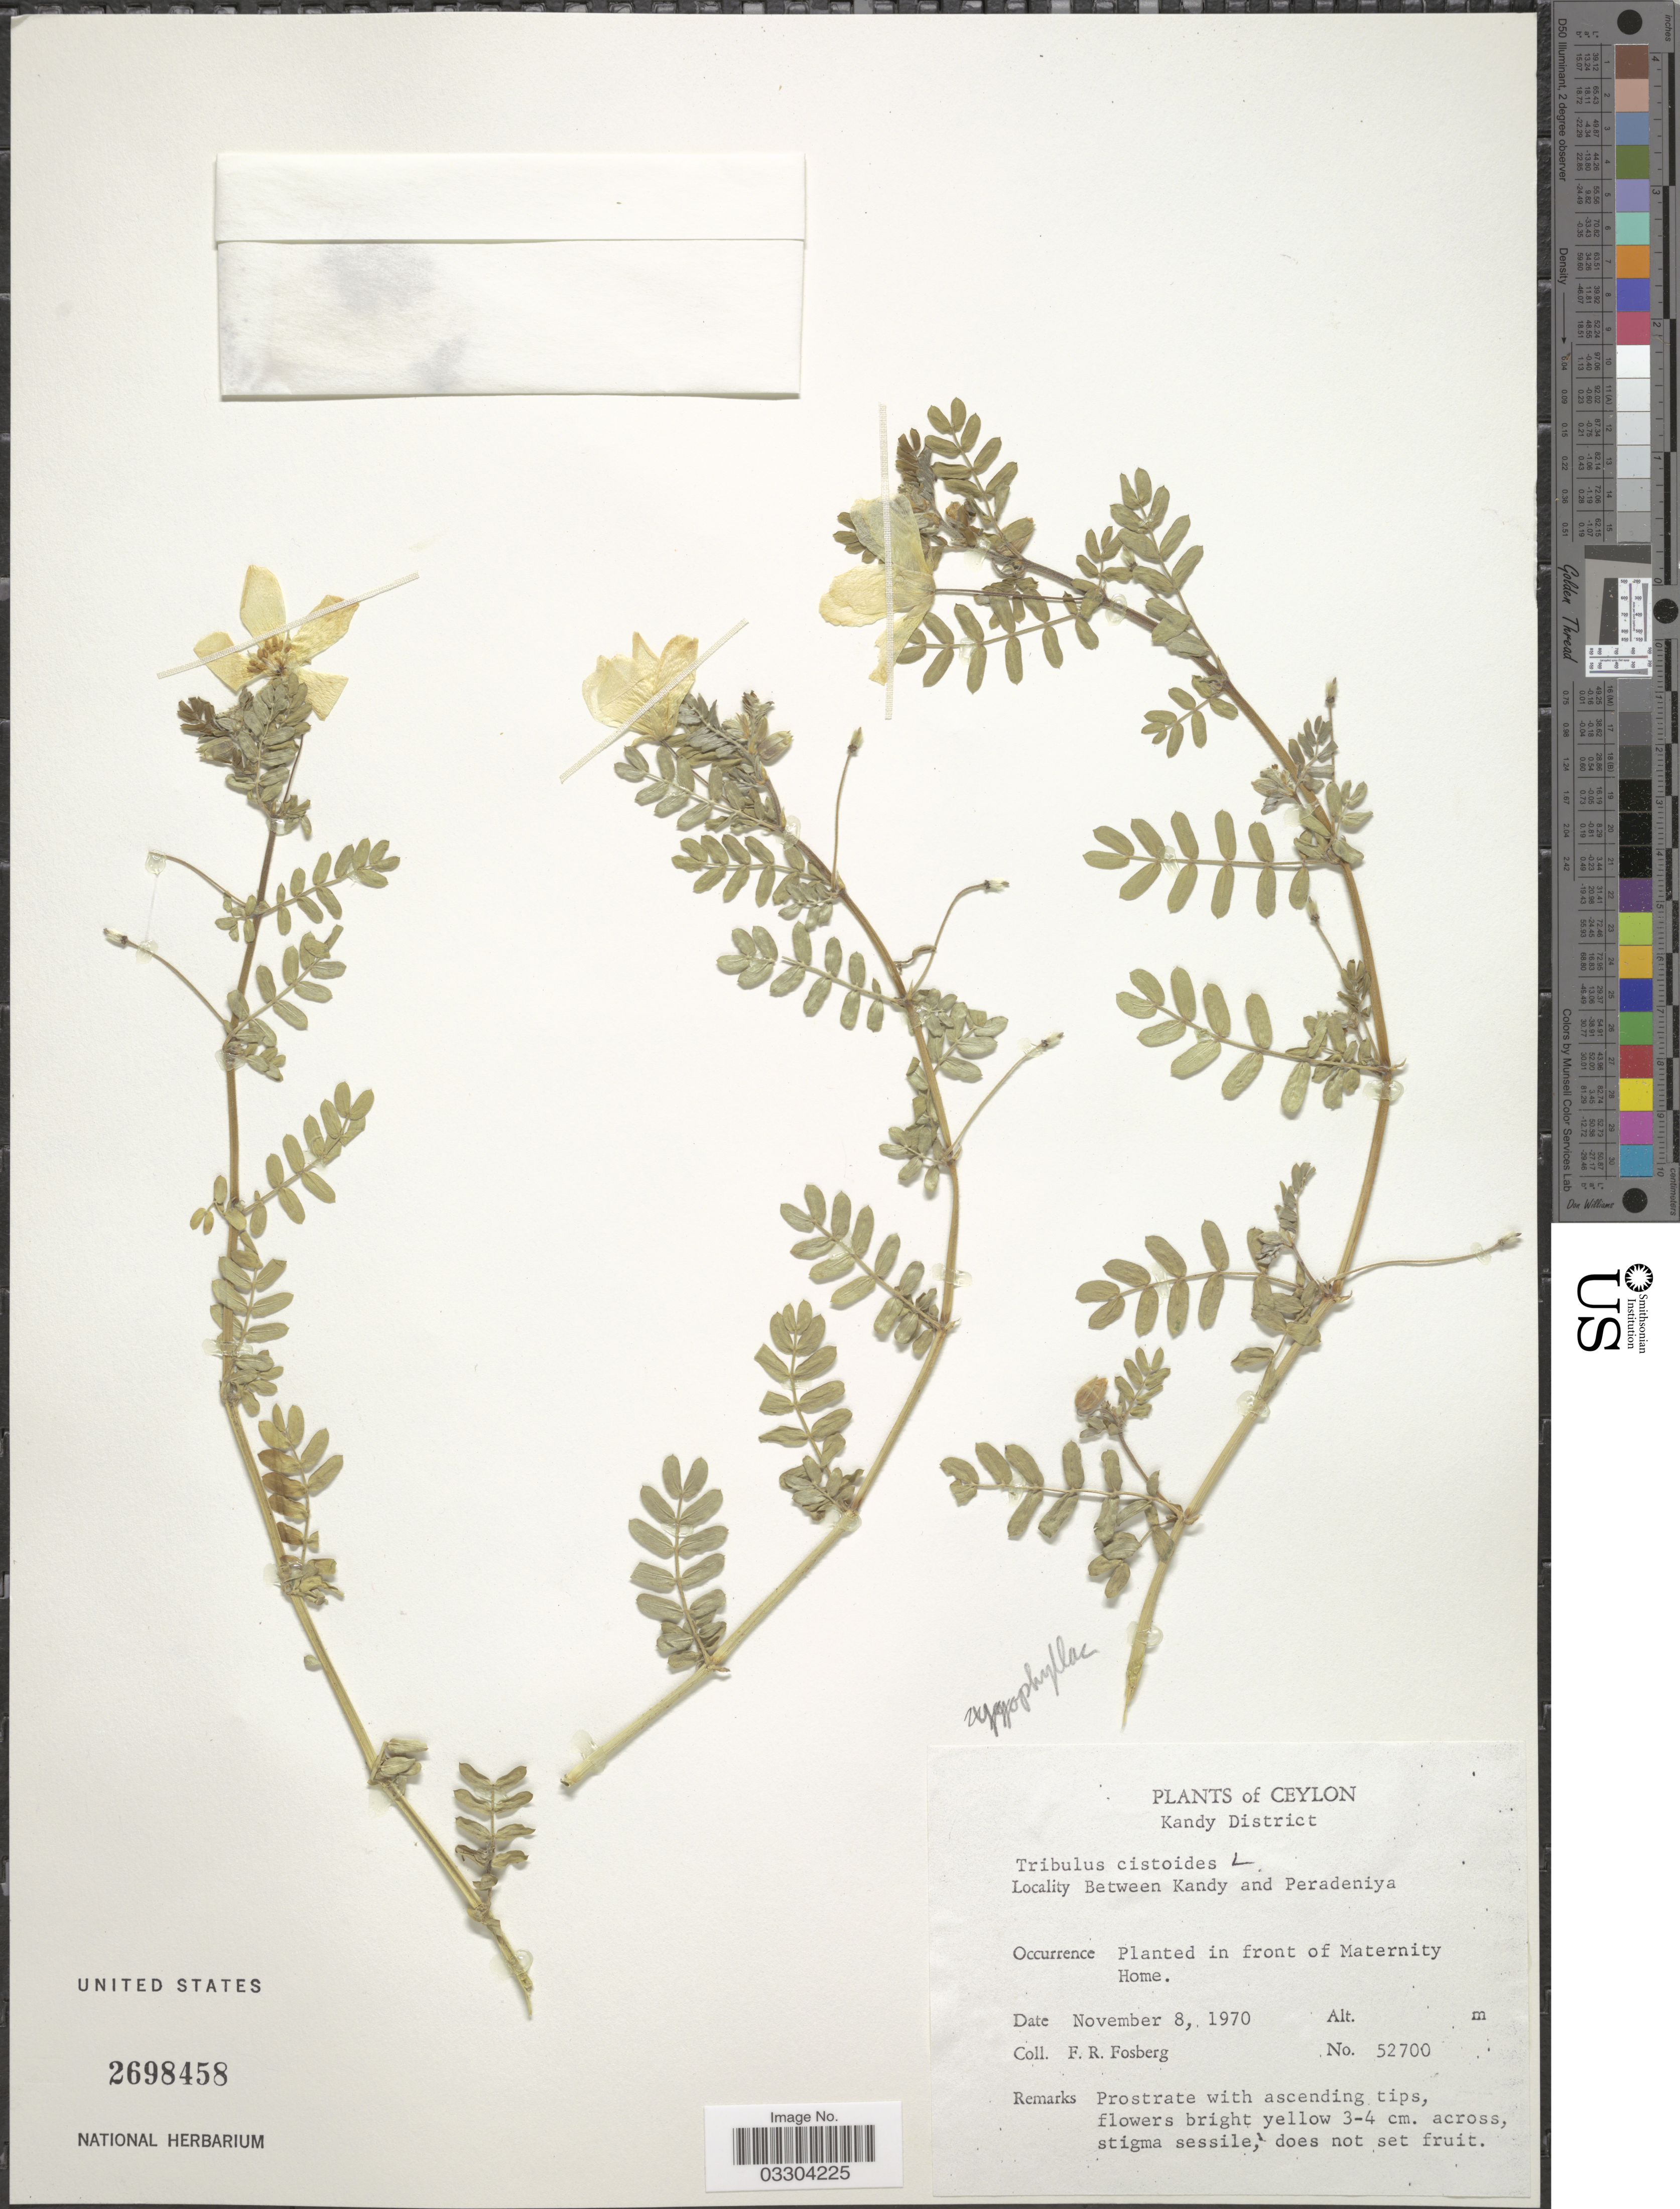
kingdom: Plantae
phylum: Tracheophyta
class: Magnoliopsida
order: Zygophyllales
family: Zygophyllaceae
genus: Tribulus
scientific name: Tribulus cistoides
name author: L.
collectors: F. R. Fosberg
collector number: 52700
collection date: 1970-11-08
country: Sri Lanka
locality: Ceylon, Kandy District, Between Kandy and Peradeniya, Planted in front of Maternity Home.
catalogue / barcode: US 2698458